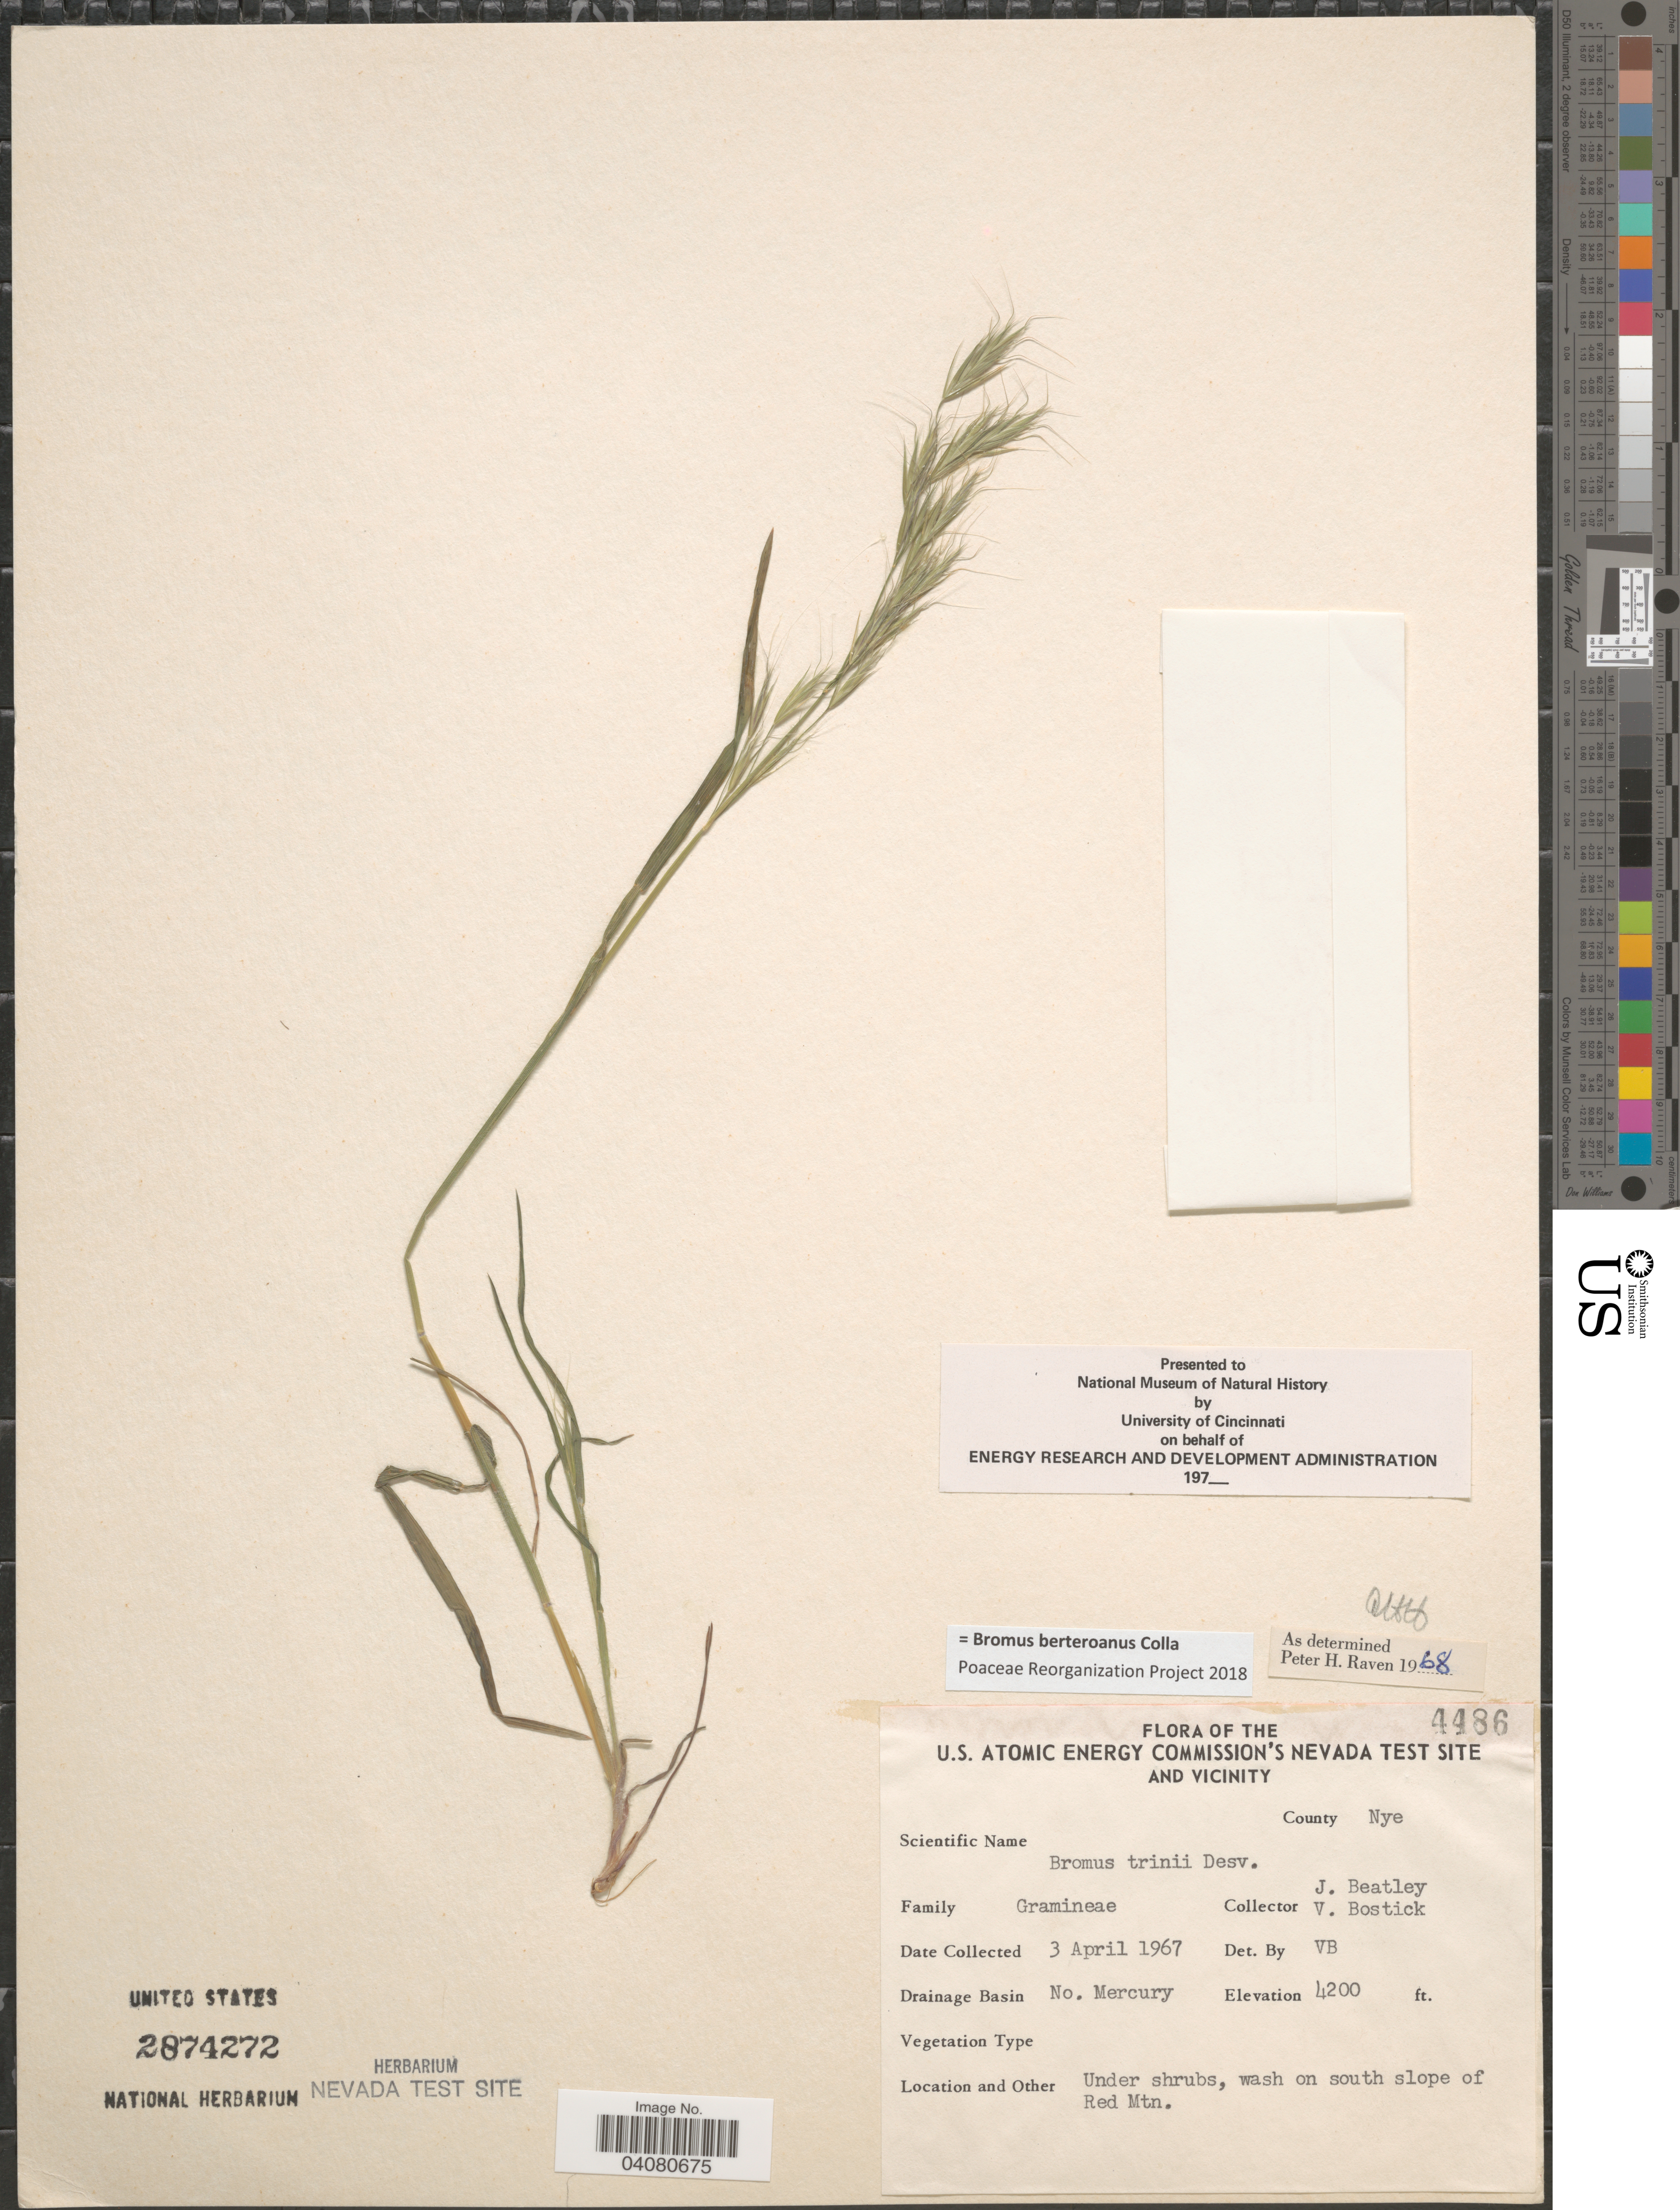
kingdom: Plantae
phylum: Tracheophyta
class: Liliopsida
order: Poales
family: Poaceae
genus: Bromus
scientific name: Bromus berteroanus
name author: Colla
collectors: J. C. Beatley & V. Bostick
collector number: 4486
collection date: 1967-04-03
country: United States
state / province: Nevada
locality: U.S. Atomic Energy Commission's Nevada Test Site and Vicinity. County Nye. Drainage Basin No. Mercury. Under shrubs, wash on south slope of Red Mtn.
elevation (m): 1280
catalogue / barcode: US 2874272